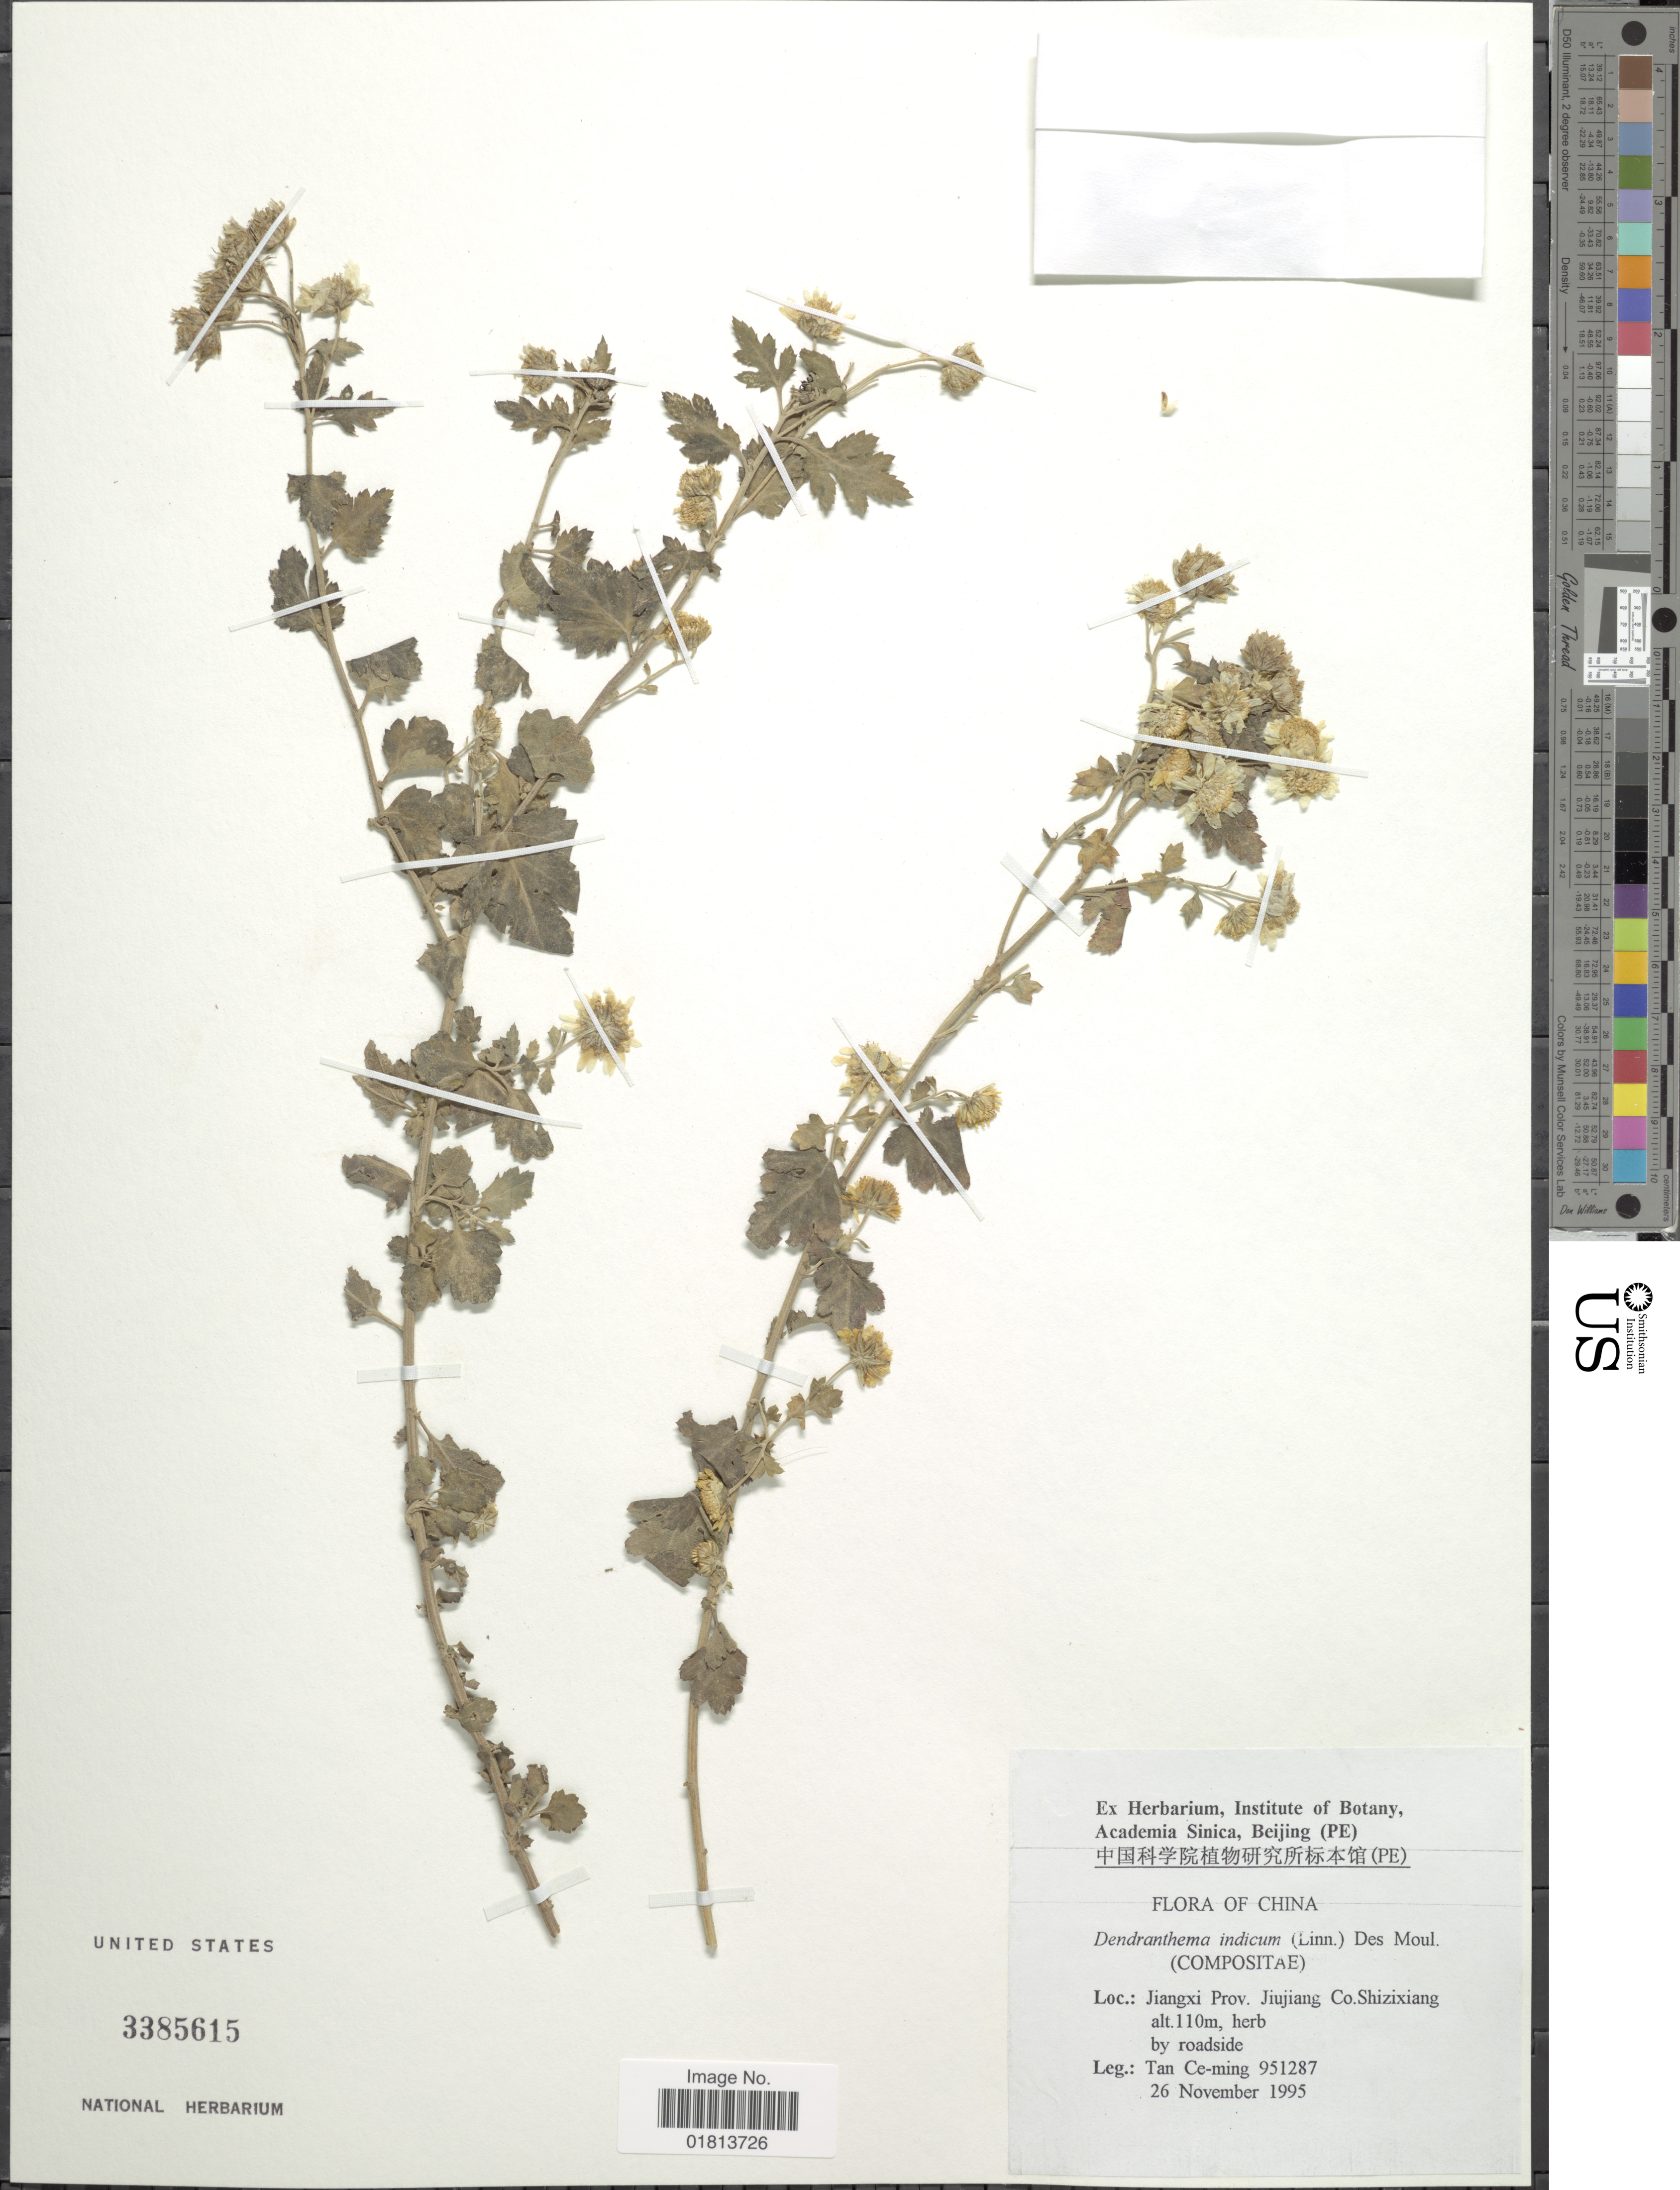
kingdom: Plantae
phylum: Tracheophyta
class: Magnoliopsida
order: Asterales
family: Asteraceae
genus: Dendranthema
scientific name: Dendranthema indicum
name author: (L.) Des Moul.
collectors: Tam Ce-Ming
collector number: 951287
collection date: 1995-11-26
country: China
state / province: Jiangxi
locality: Jiangxi Prov. Jiujiang Co., Shizixiang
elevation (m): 110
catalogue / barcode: US 3385615